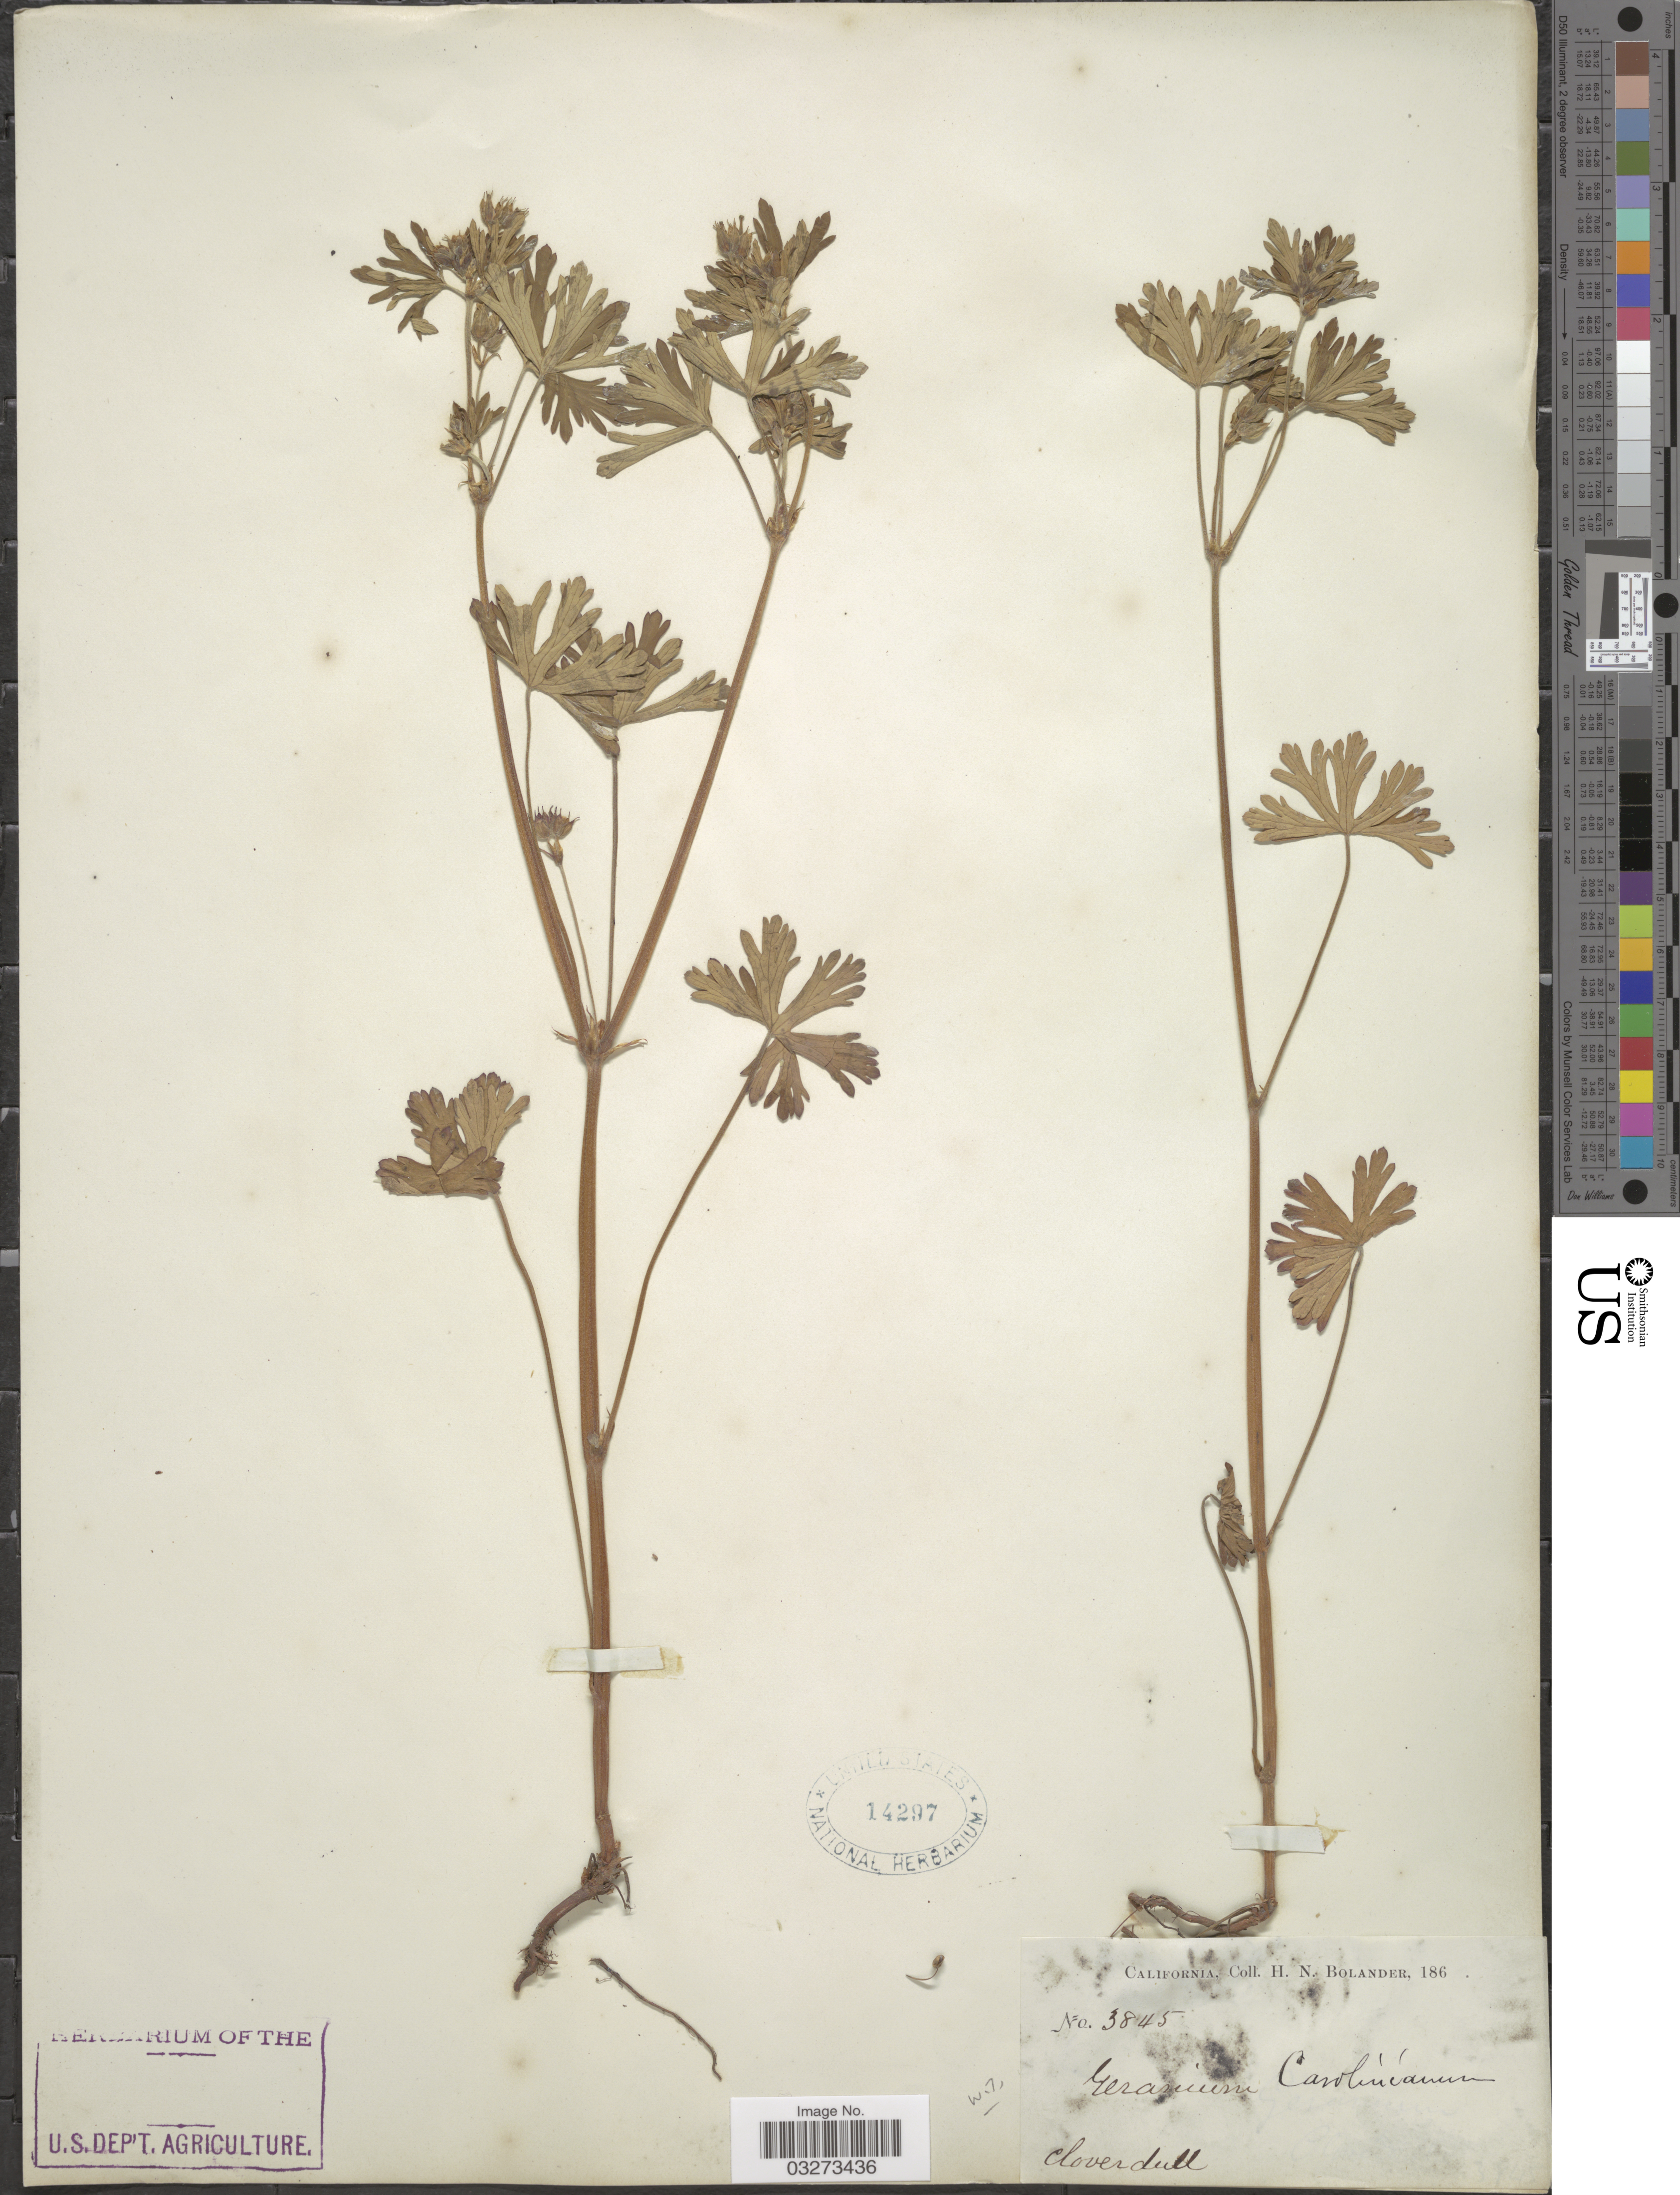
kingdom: Plantae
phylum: Tracheophyta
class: Magnoliopsida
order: Geraniales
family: Geraniaceae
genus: Geranium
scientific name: Geranium carolinianum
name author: L.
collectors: H. Bolander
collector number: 3845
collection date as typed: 186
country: United States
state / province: California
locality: Cloverdull.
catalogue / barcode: US 14297